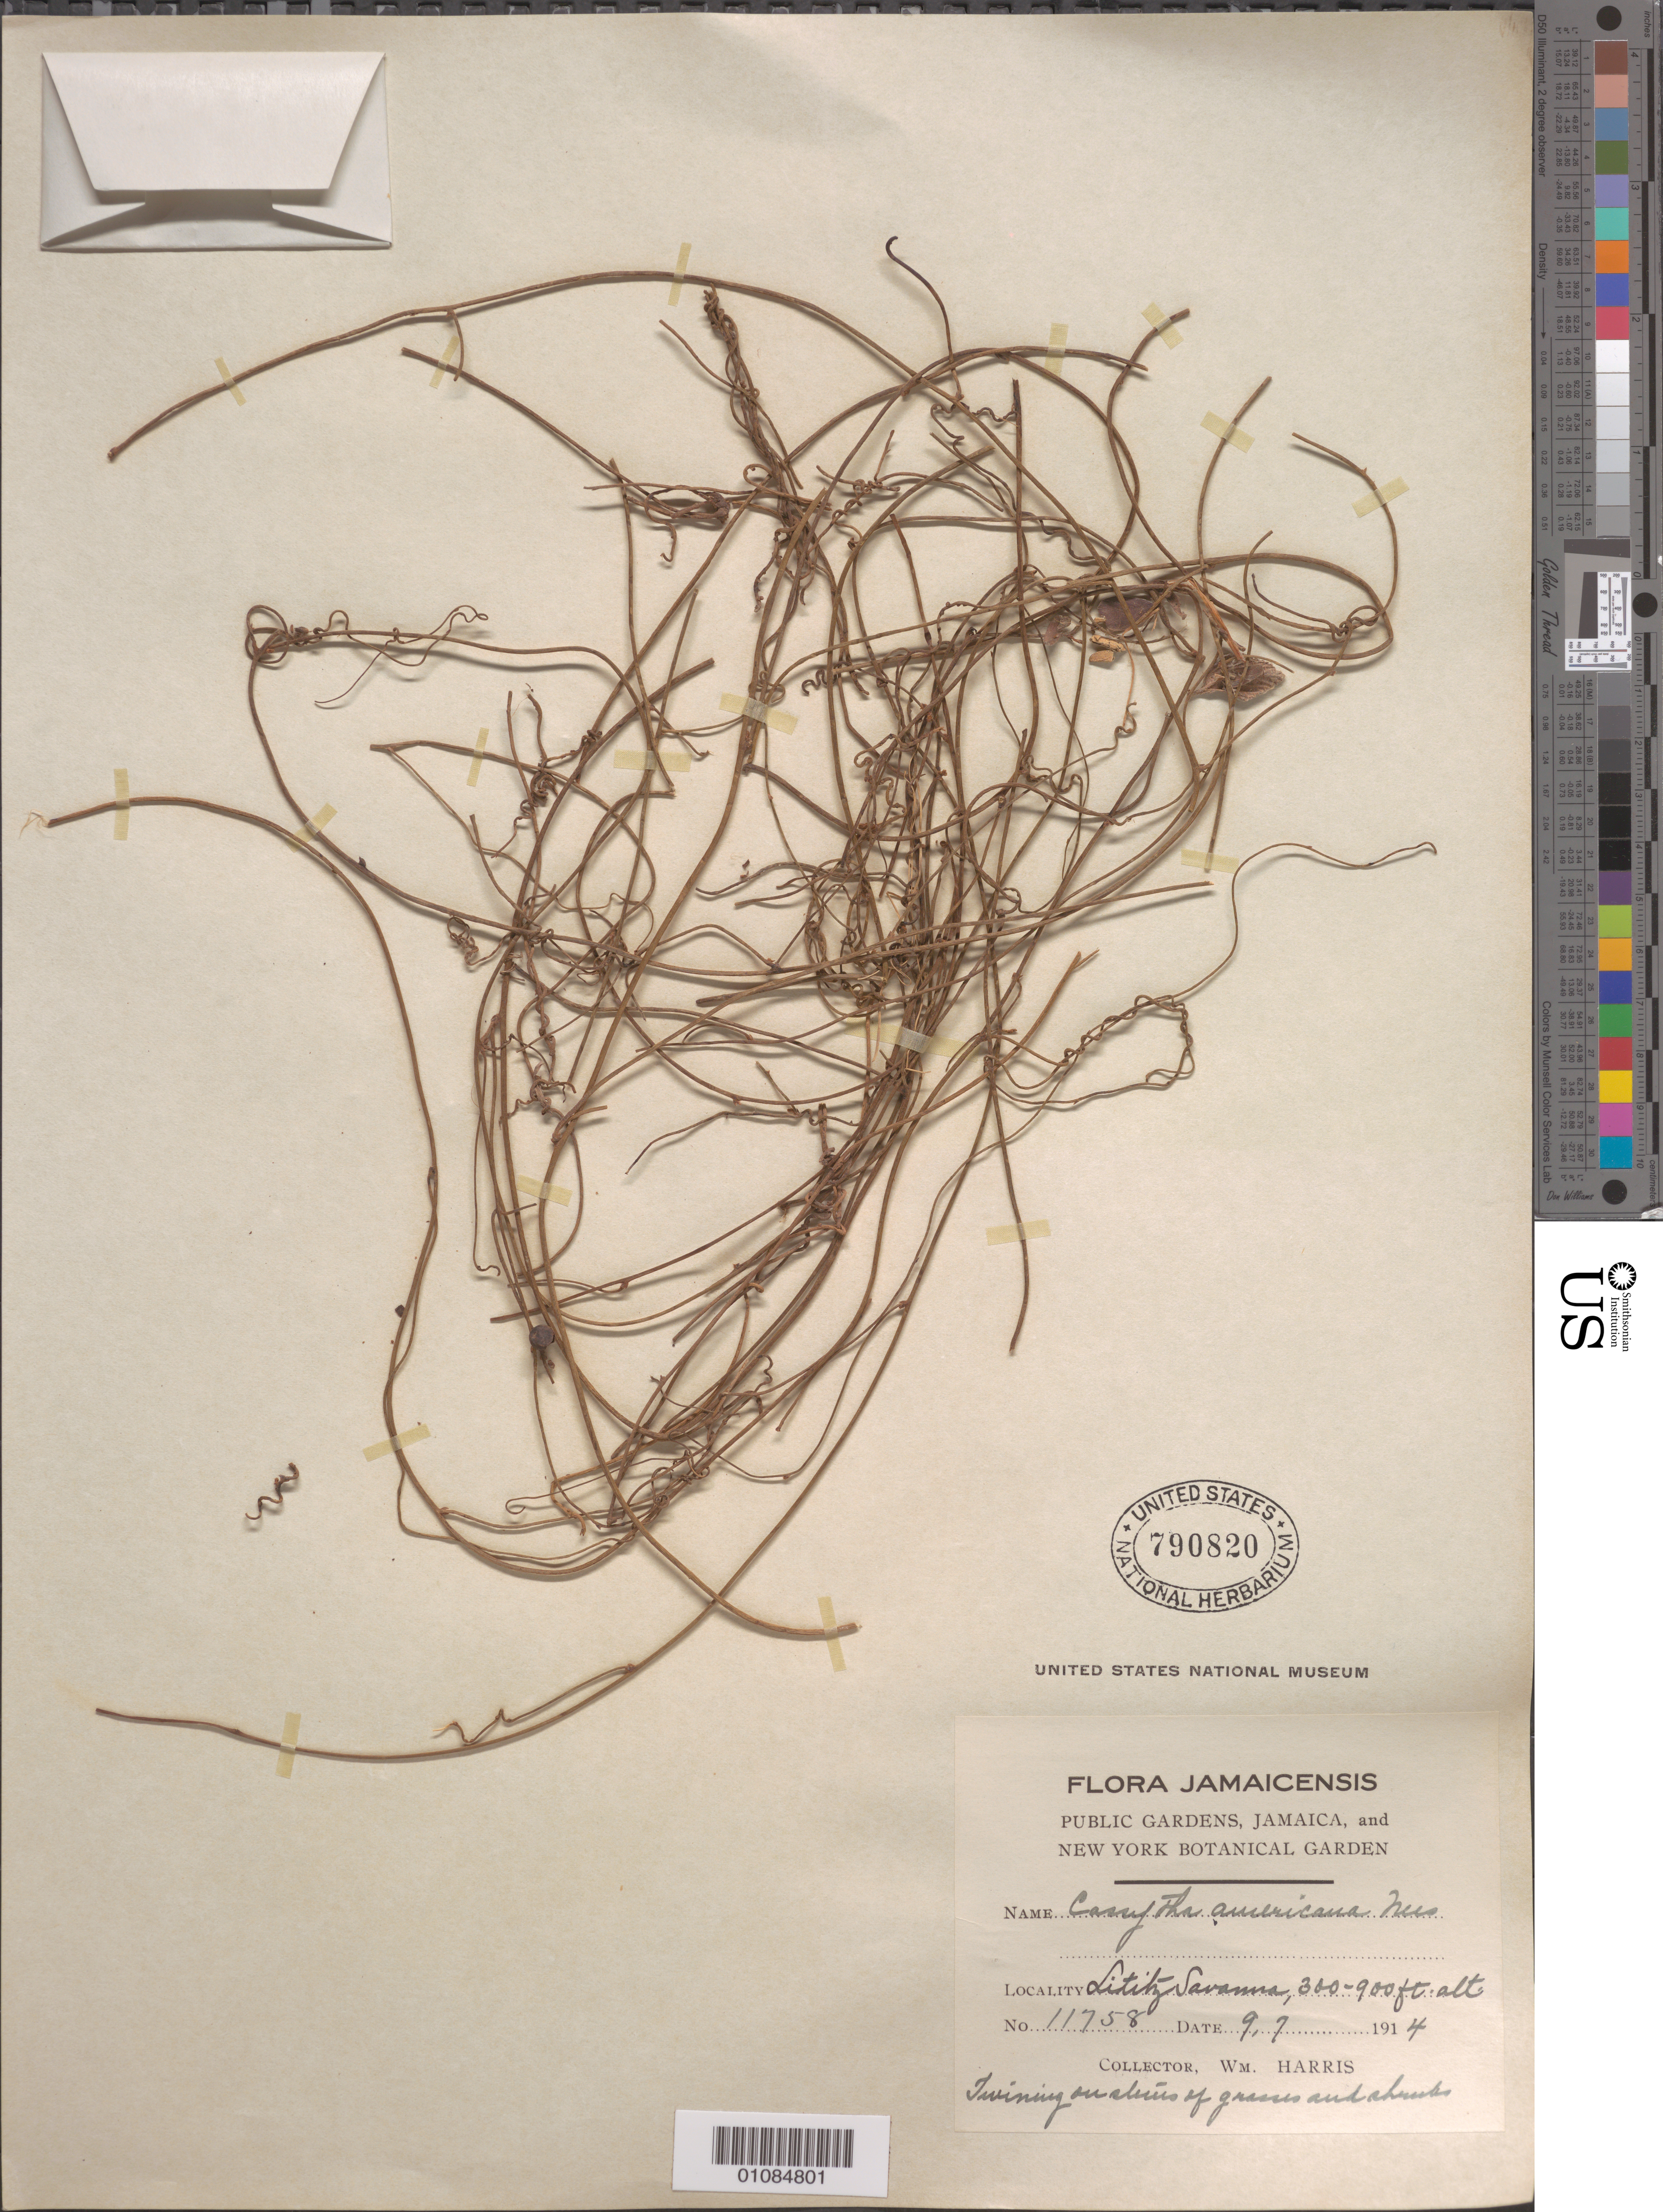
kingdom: Plantae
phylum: Tracheophyta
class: Magnoliopsida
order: Laurales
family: Lauraceae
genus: Cassytha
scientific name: Cassytha filiformis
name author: L.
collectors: W. Harris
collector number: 11758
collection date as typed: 09 Jul 1914 or 07 Sep 1914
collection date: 1914-07-09 or 1914-09-07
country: Jamaica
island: Jamaica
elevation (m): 91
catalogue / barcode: US 790820